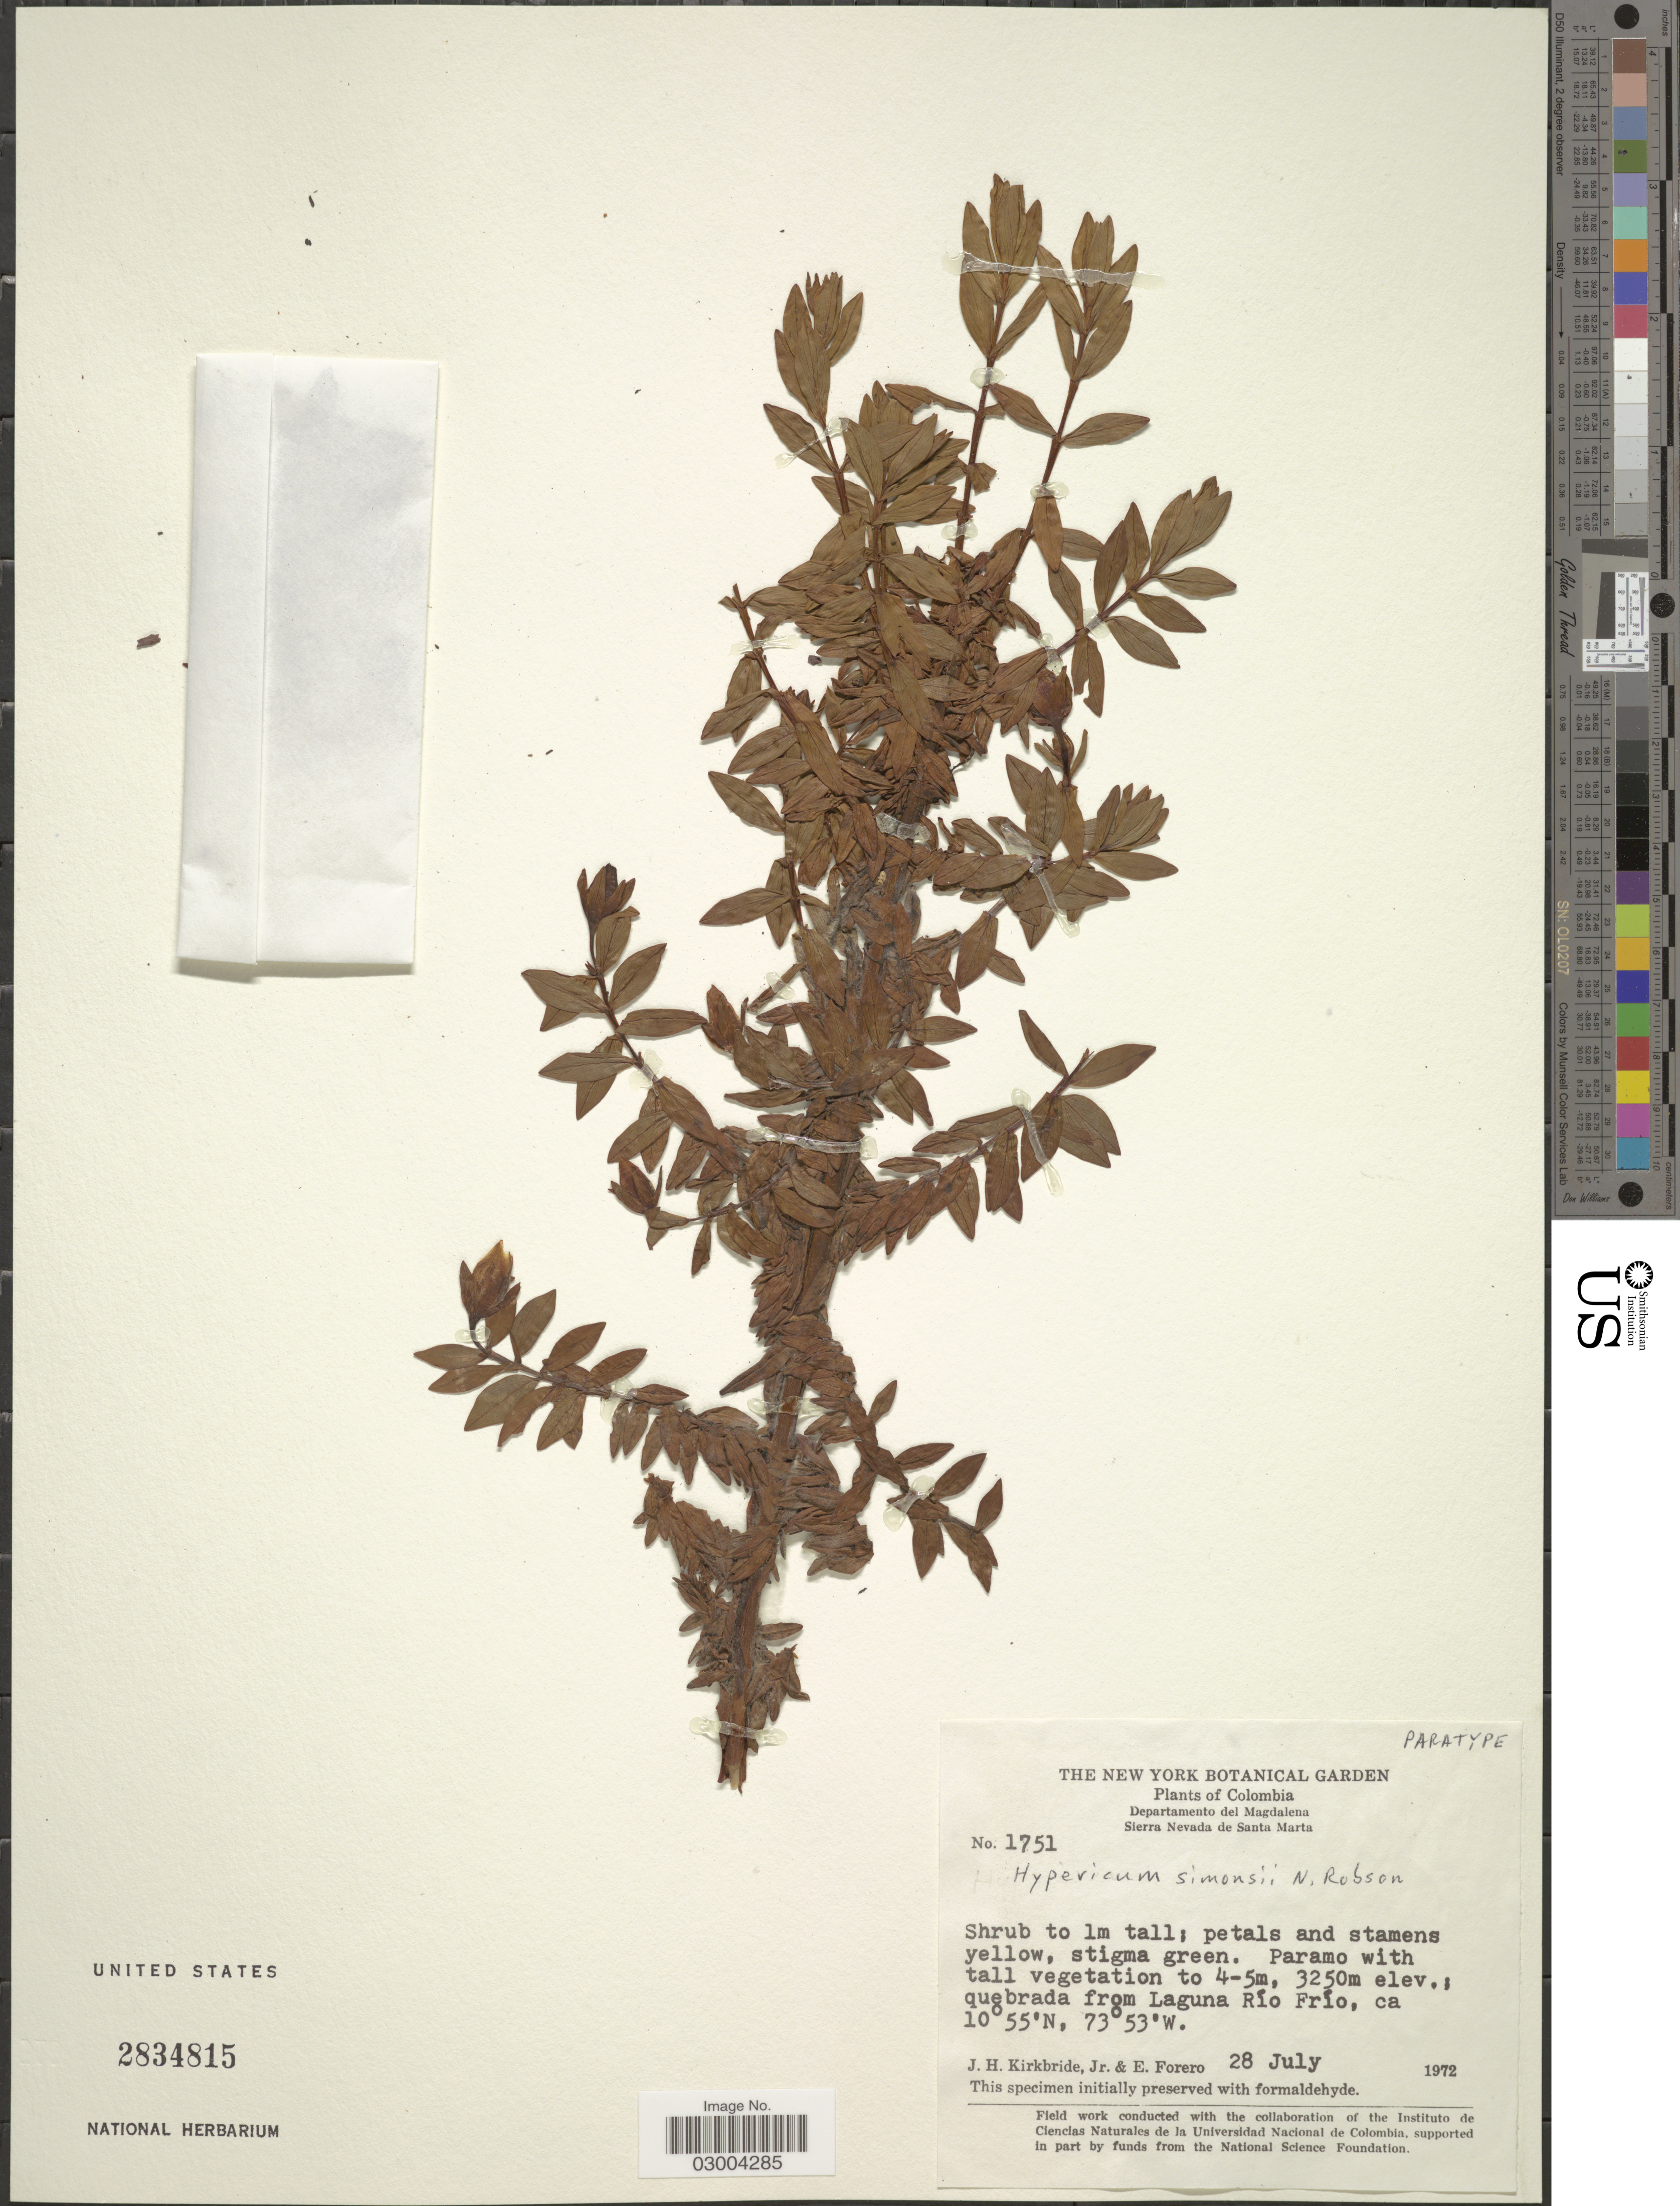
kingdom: Plantae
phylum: Tracheophyta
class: Magnoliopsida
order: Malpighiales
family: Hypericaceae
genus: Hypericum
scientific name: Hypericum simonsii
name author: N. Robson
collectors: J. H. Kirkbride & E. Forero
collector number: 1751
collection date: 1972-07-28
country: Colombia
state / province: Magdalena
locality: Departamento del Magdalena. Sierra Nevada de Santa Marta. Quebrada from Laguna Río Frío.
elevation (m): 3250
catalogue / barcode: US 2834815